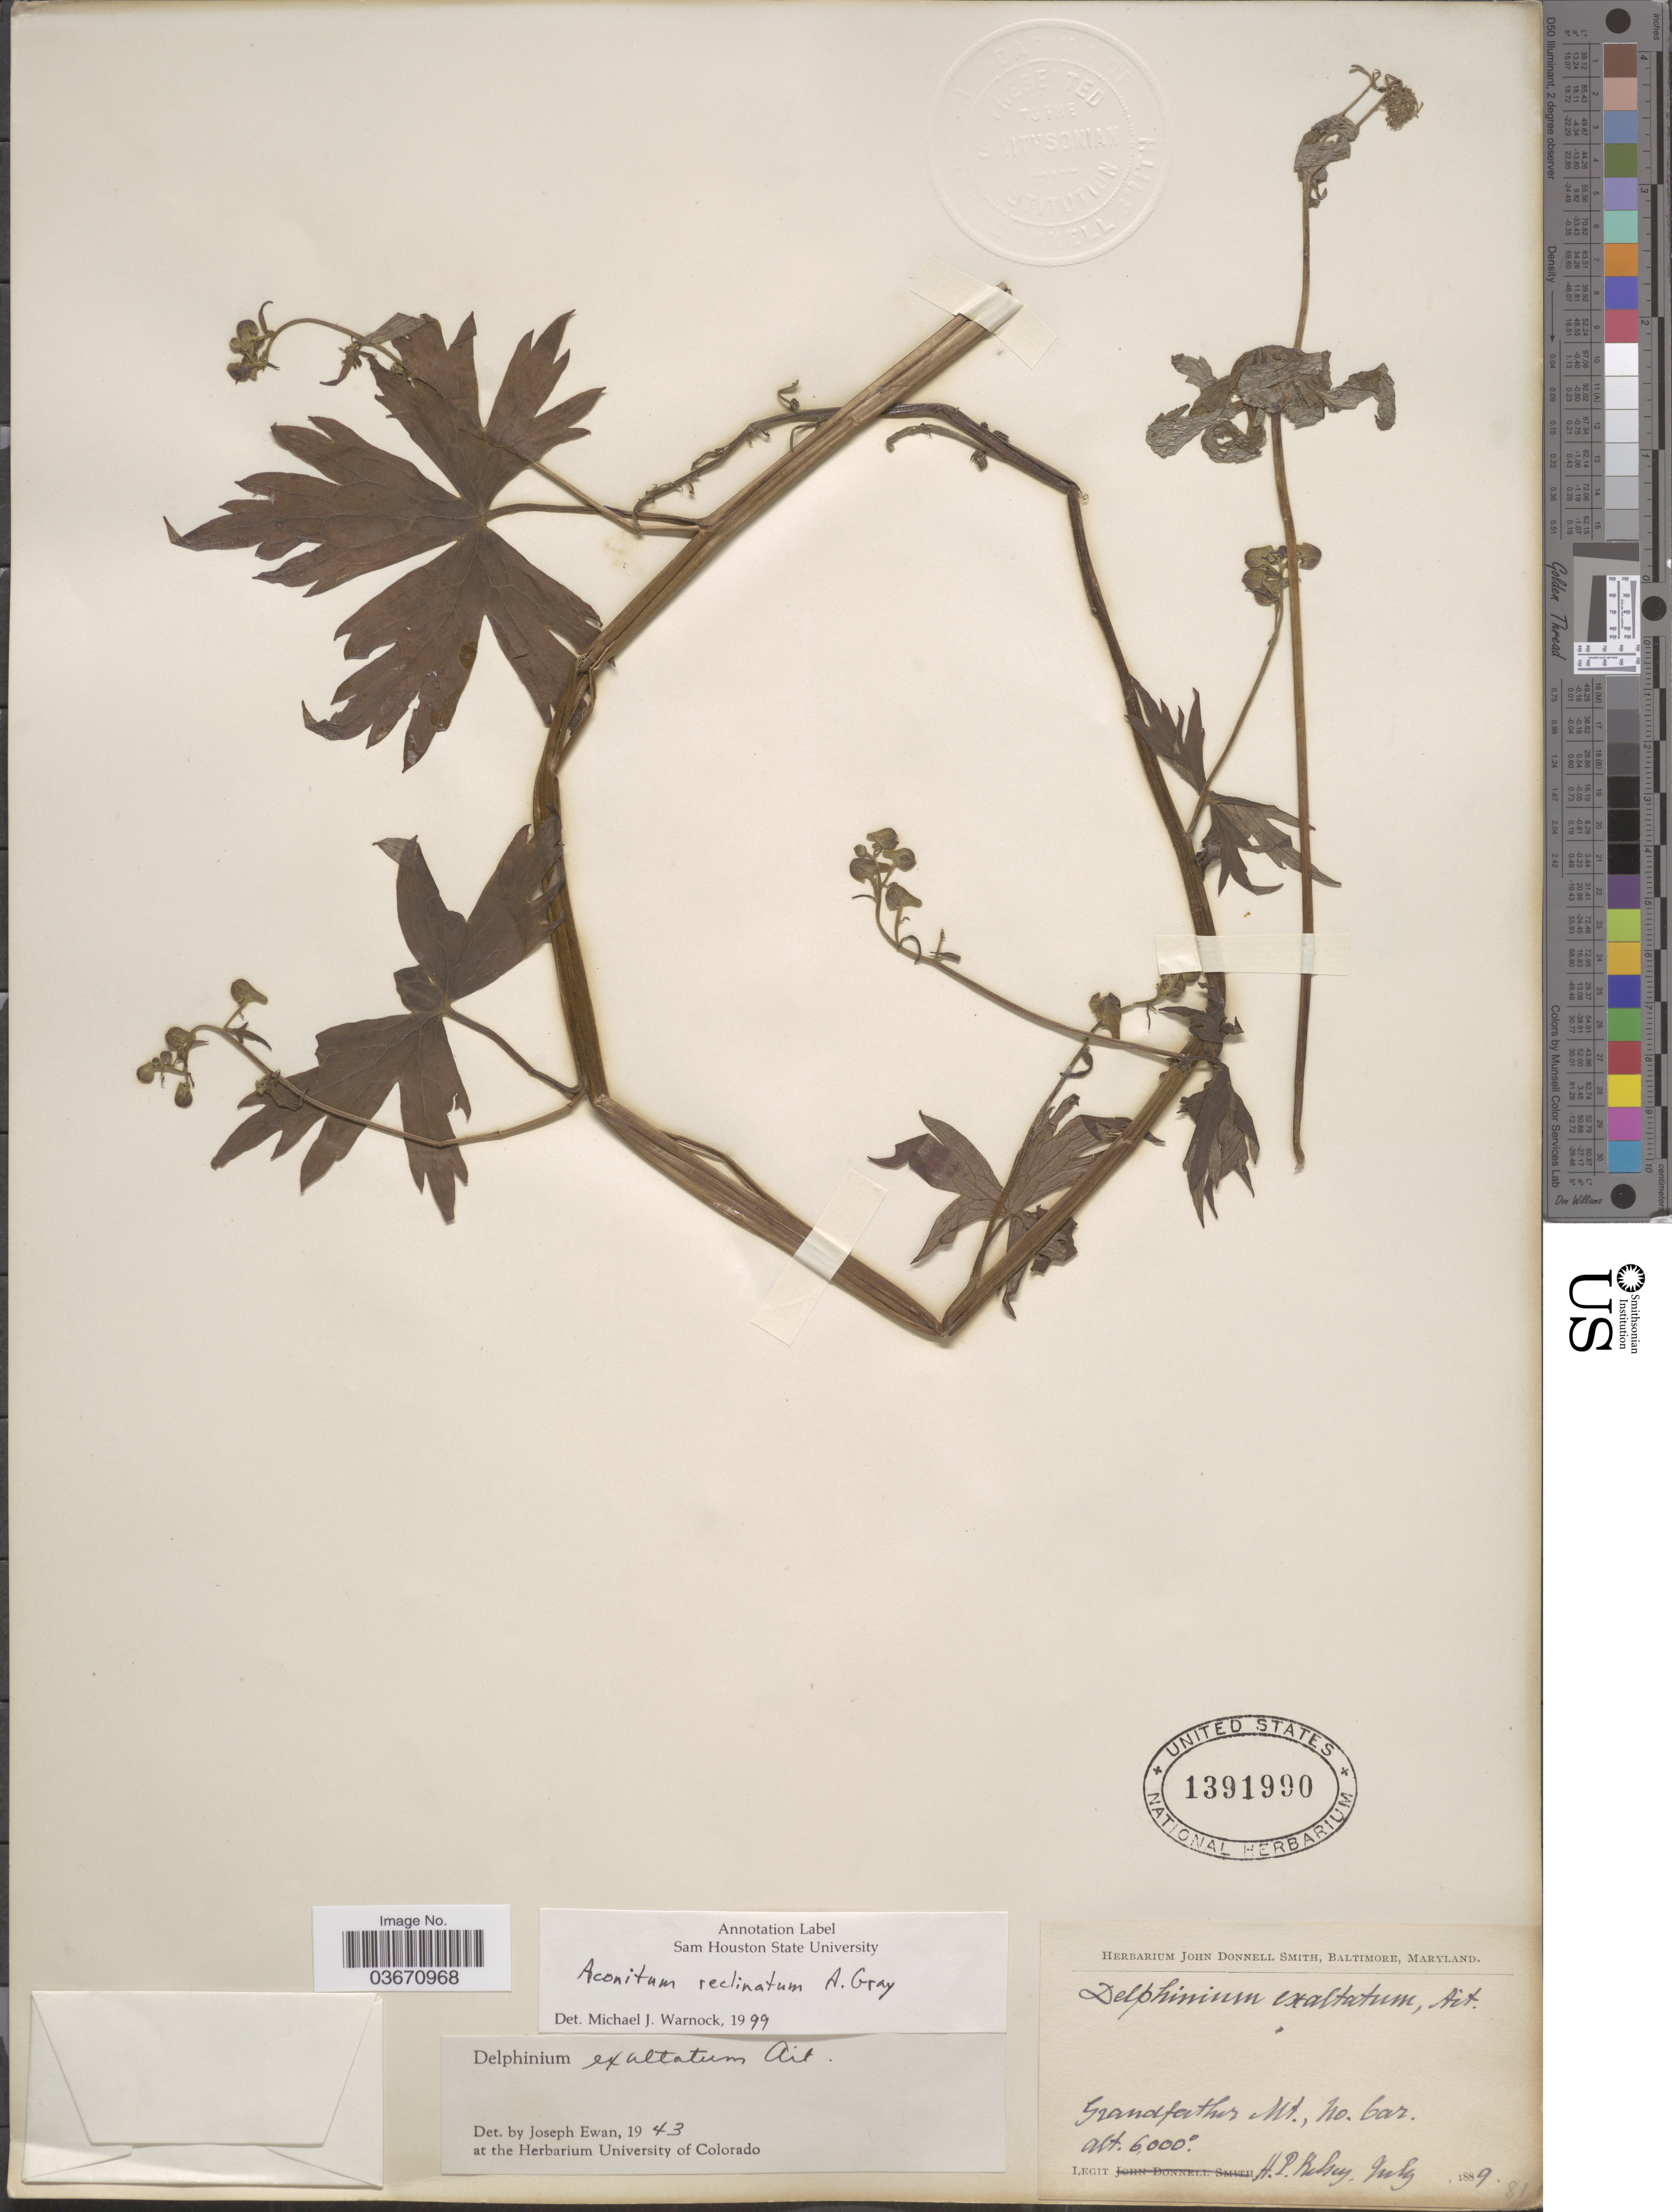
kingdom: Plantae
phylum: Tracheophyta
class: Magnoliopsida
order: Ranunculales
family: Ranunculaceae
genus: Aconitum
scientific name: Aconitum reclinatum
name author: A. Gray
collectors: H. Kelsey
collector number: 81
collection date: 1889-07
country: United States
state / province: North Carolina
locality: Grandfather Mt.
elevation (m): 1829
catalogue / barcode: US 1391990